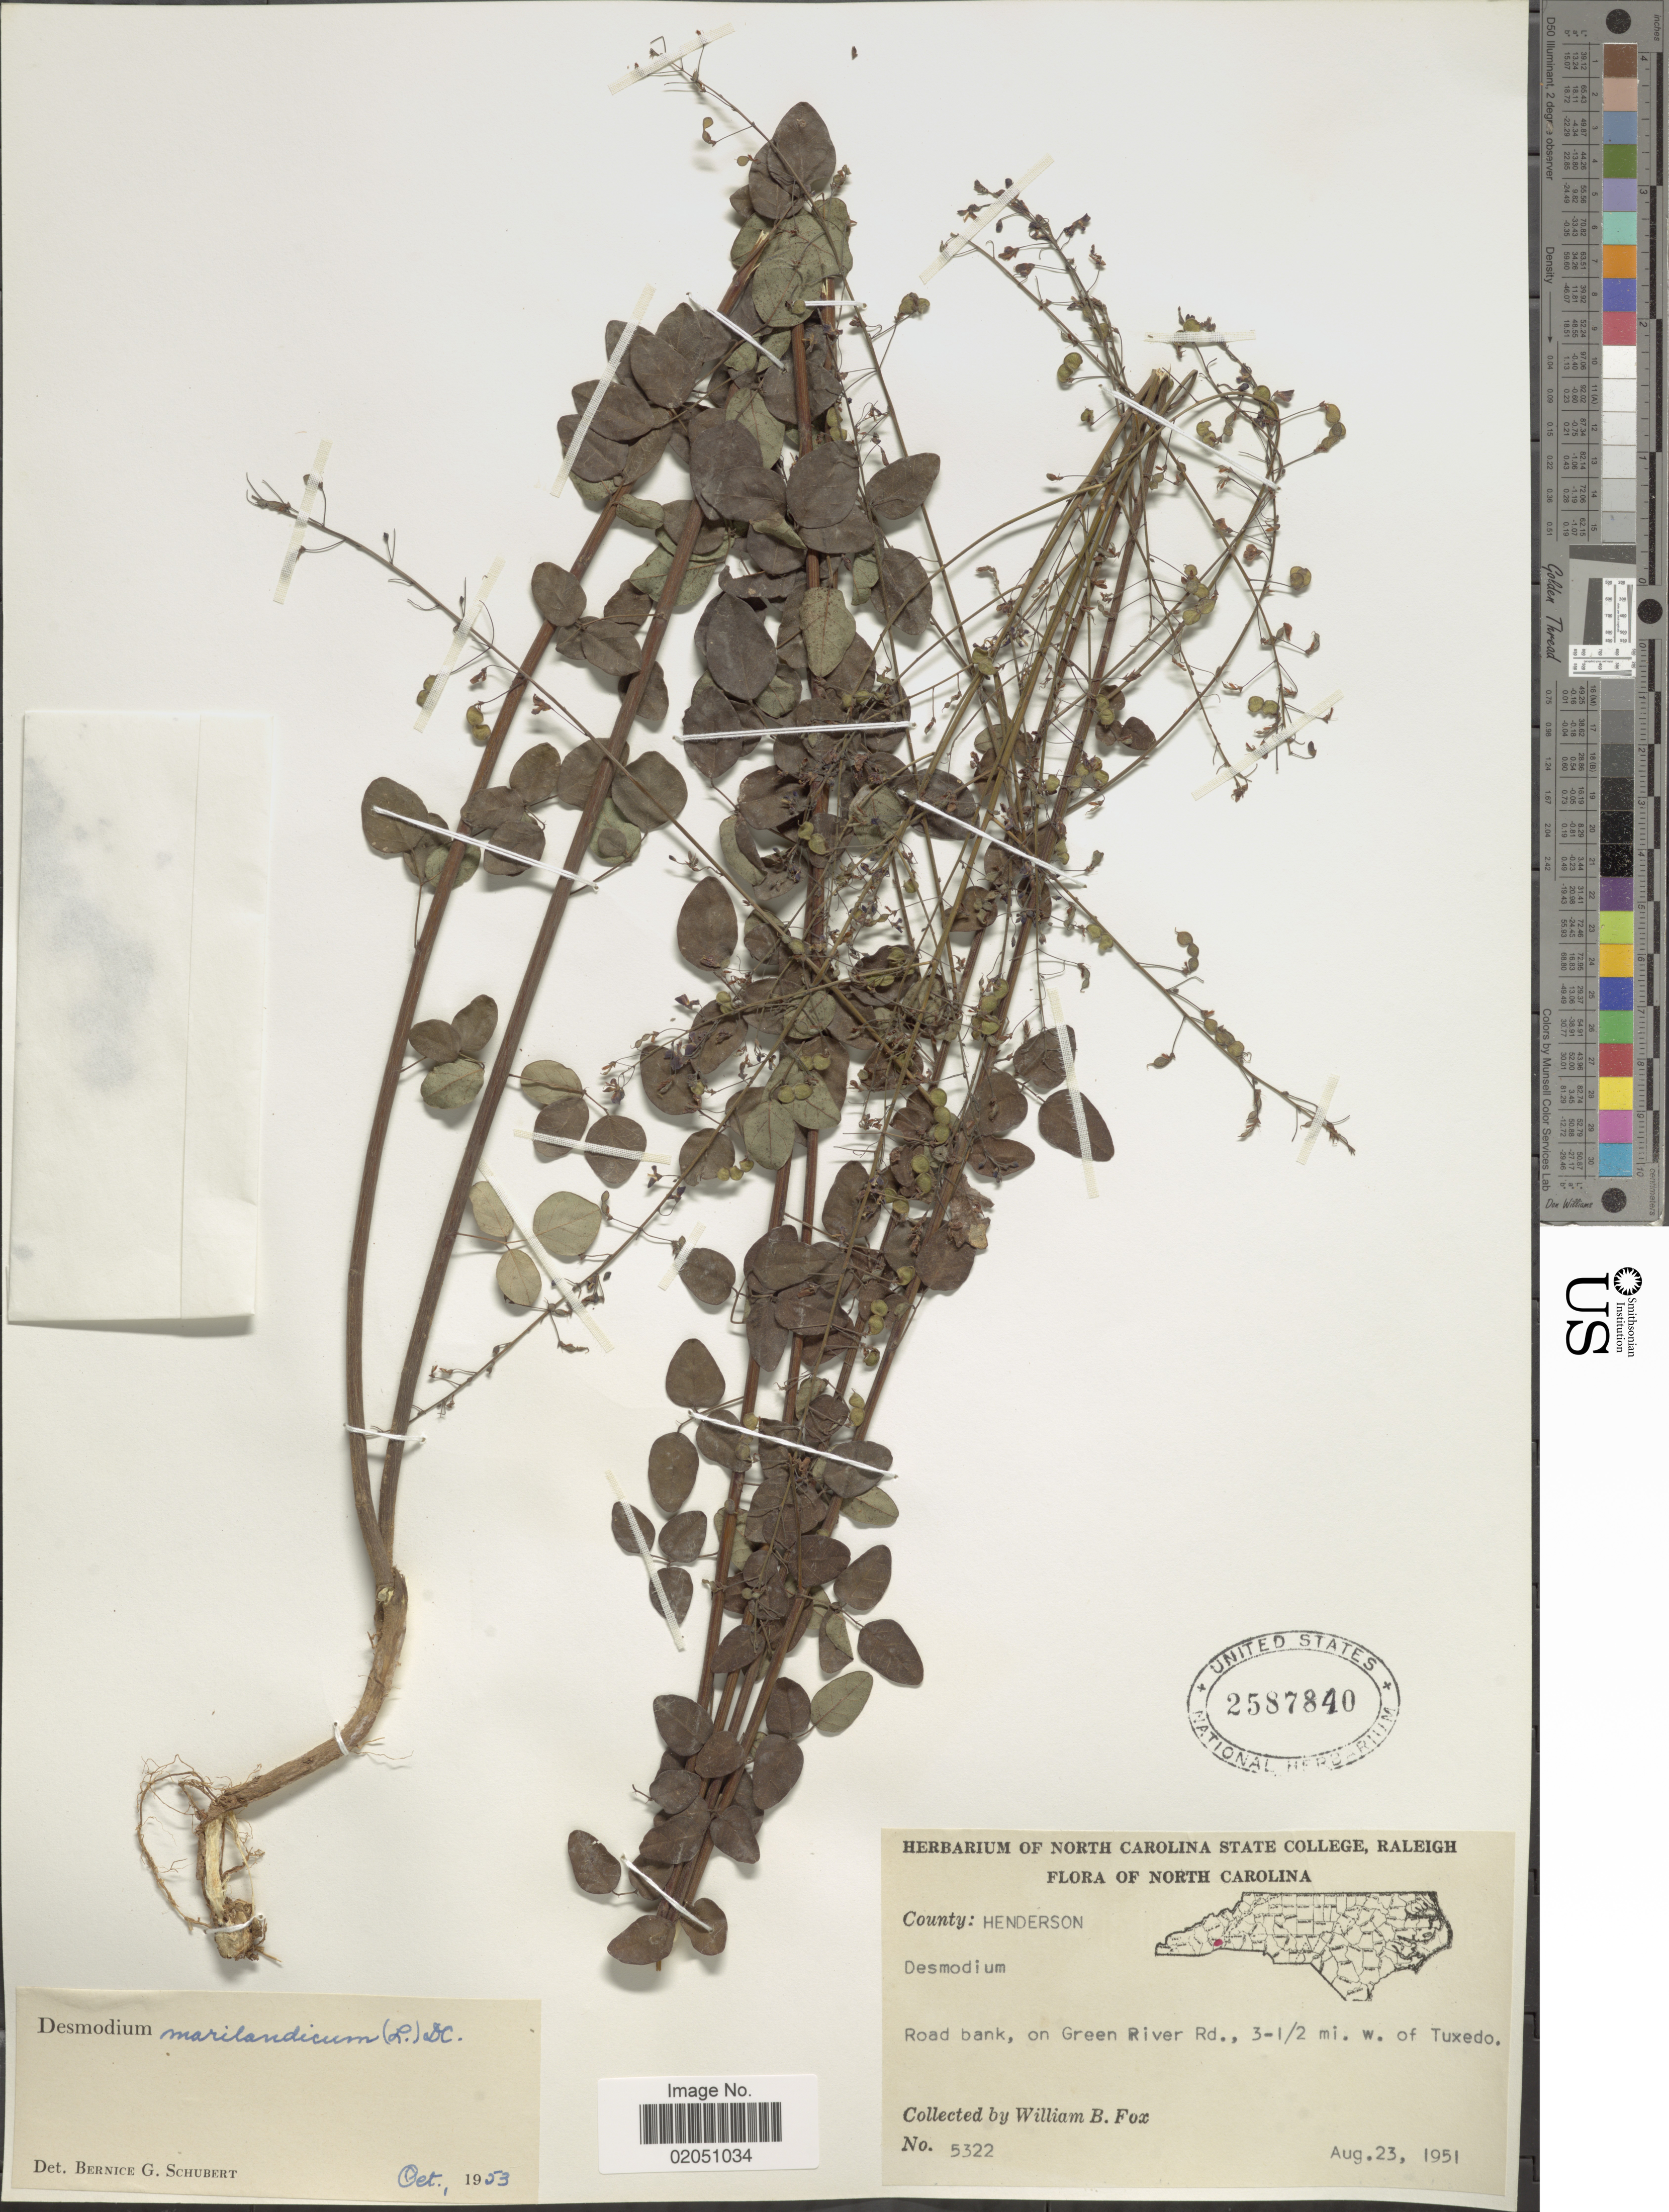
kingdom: Plantae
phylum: Tracheophyta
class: Magnoliopsida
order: Fabales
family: Fabaceae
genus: Desmodium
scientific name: Desmodium marilandicum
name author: Darl.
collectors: W. B. Fox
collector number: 5322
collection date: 1951-08-23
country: United States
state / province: North Carolina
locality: County: Henderson, Road bank, on Green River Rd., 3-½ mi w. of Tuxedo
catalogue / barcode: US 2587840